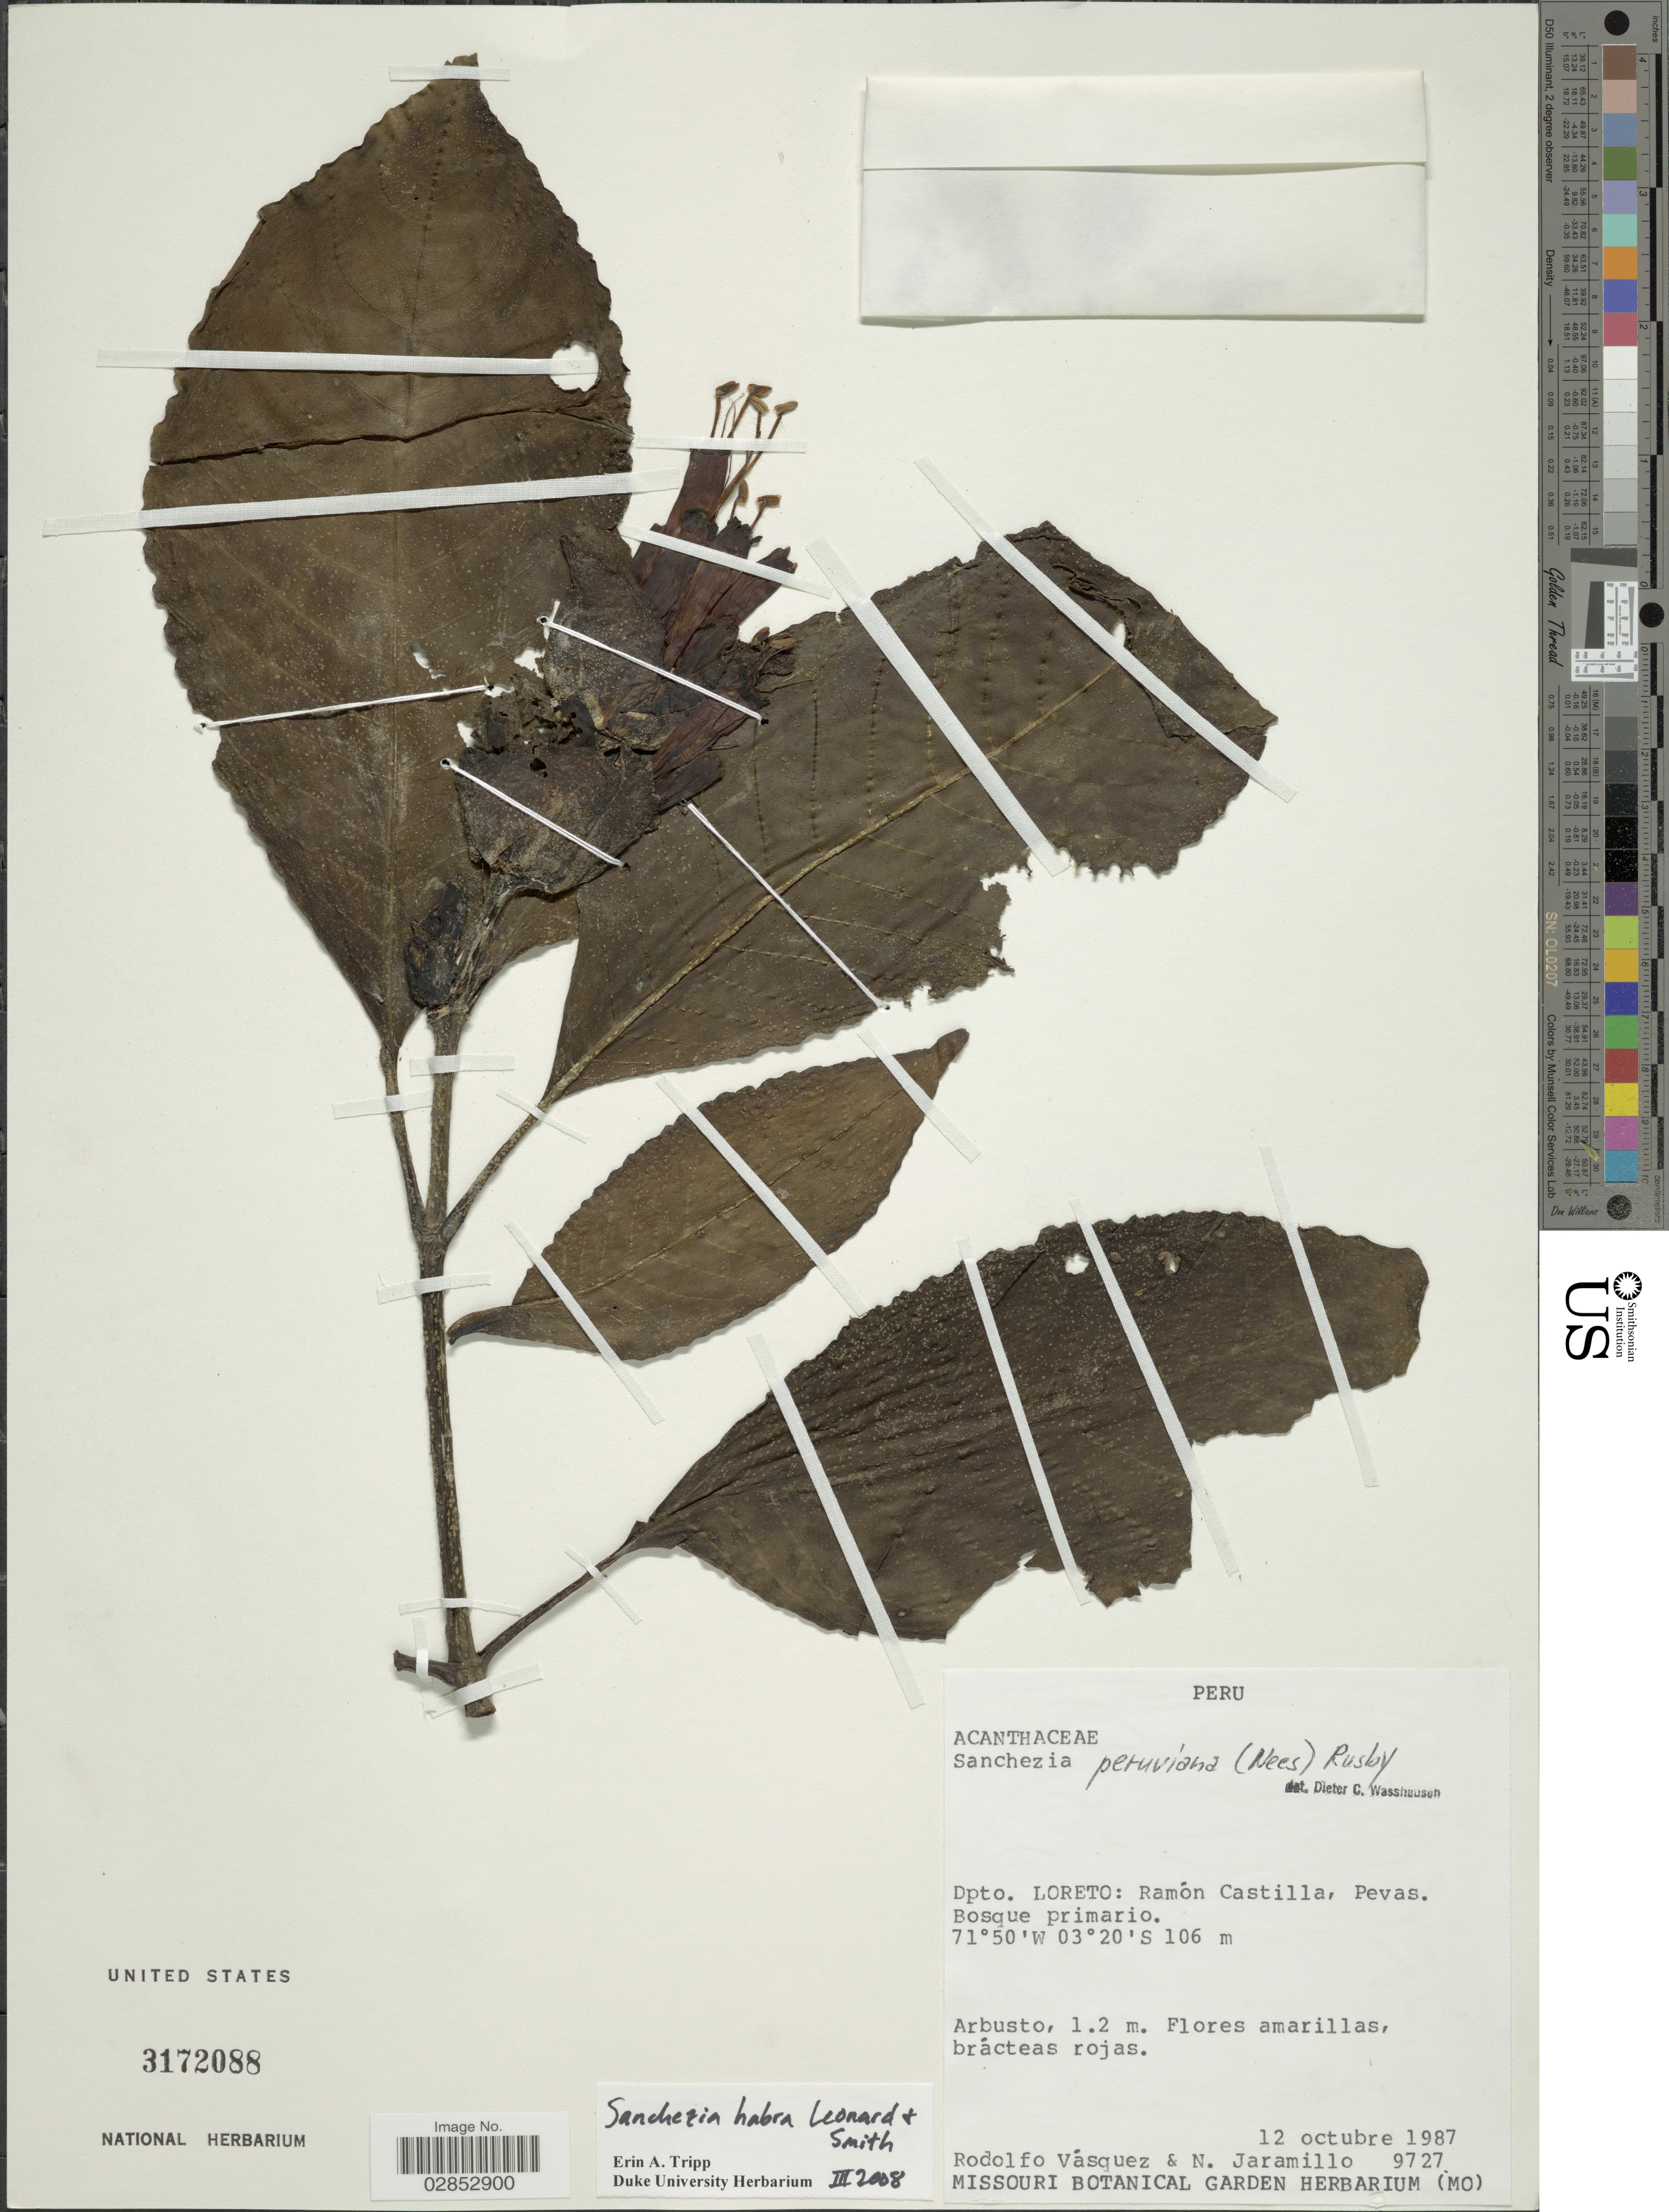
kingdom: Plantae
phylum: Tracheophyta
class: Magnoliopsida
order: Lamiales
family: Acanthaceae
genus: Sanchezia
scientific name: Sanchezia macrocnemis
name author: (Nees) Wassh.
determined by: Azevedo, Igor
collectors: R. Vásquez & N. Jaramillo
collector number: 9727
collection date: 1987-10-12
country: Peru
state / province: Loreto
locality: Dpto. Loreto: Ramón Castilla, Pevas.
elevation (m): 106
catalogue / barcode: US 3172088